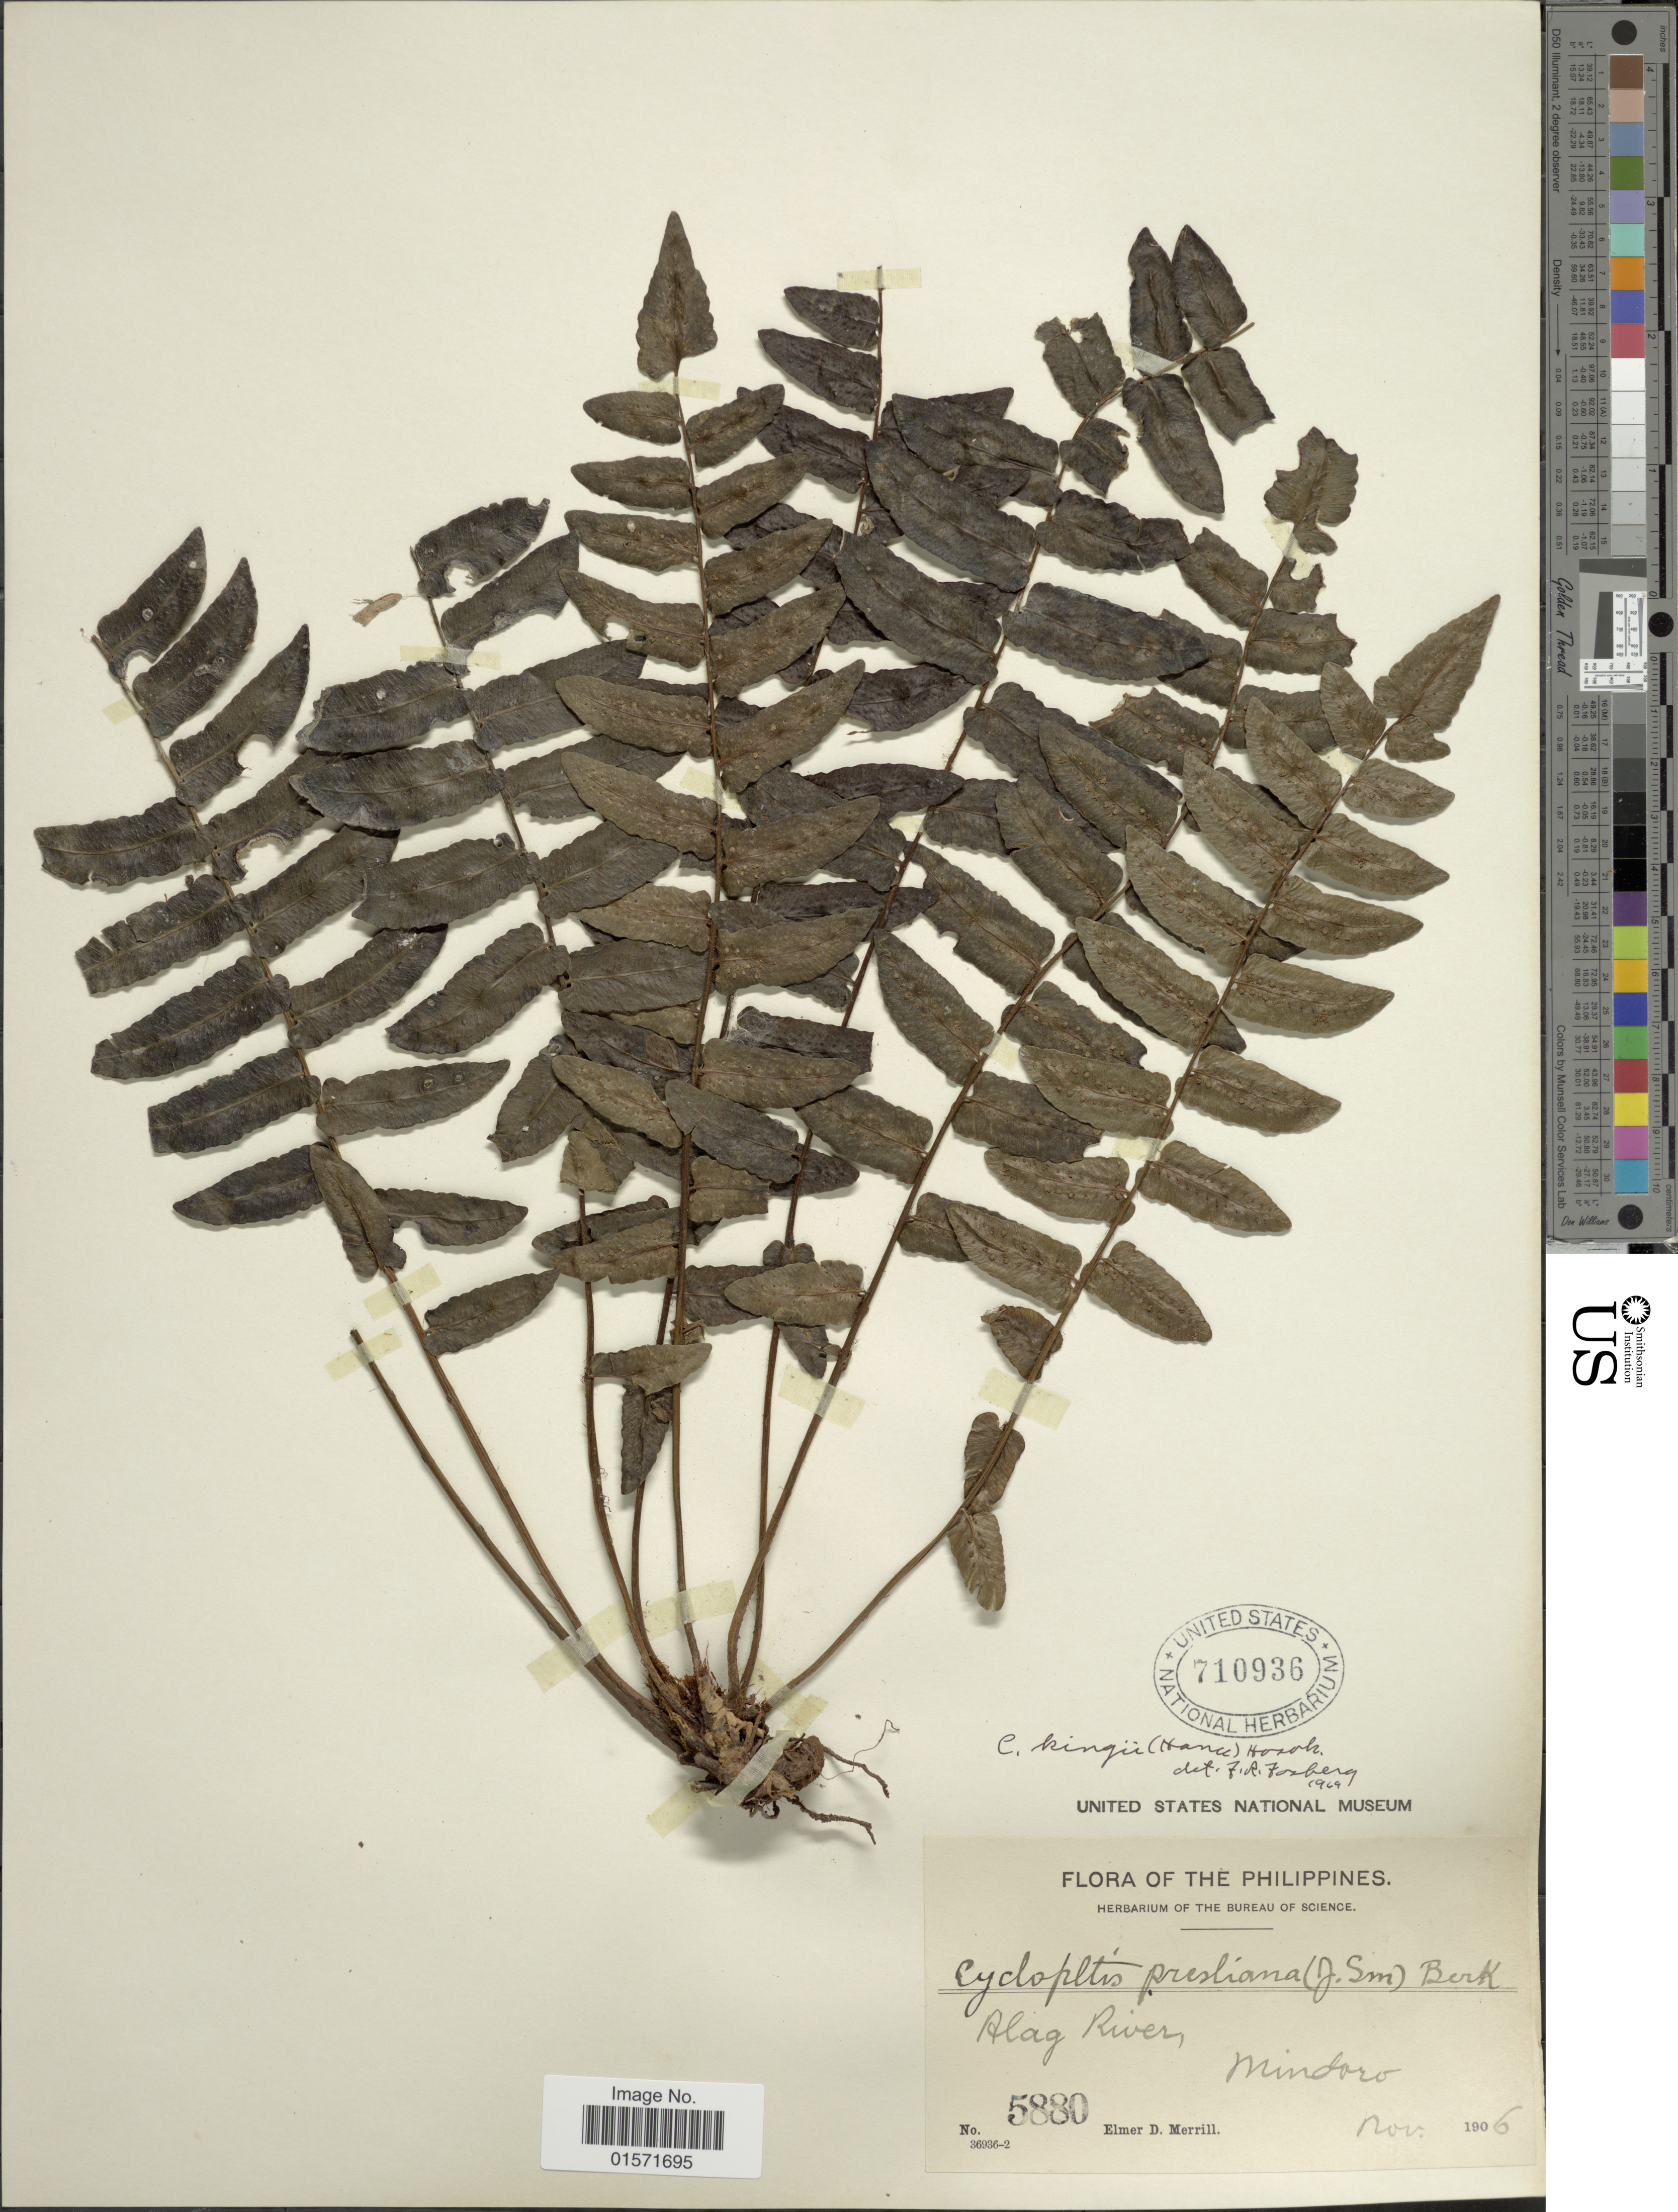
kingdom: Plantae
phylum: Tracheophyta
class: Polypodiopsida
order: Polypodiales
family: Lomariopsidaceae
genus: Cyclopeltis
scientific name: Cyclopeltis crenata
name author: (Fée) C. Chr.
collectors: E. D. Merrill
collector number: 5880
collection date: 1906-11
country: Philippines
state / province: Mimaropa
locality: Alag River, Mindoro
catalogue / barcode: US 710936